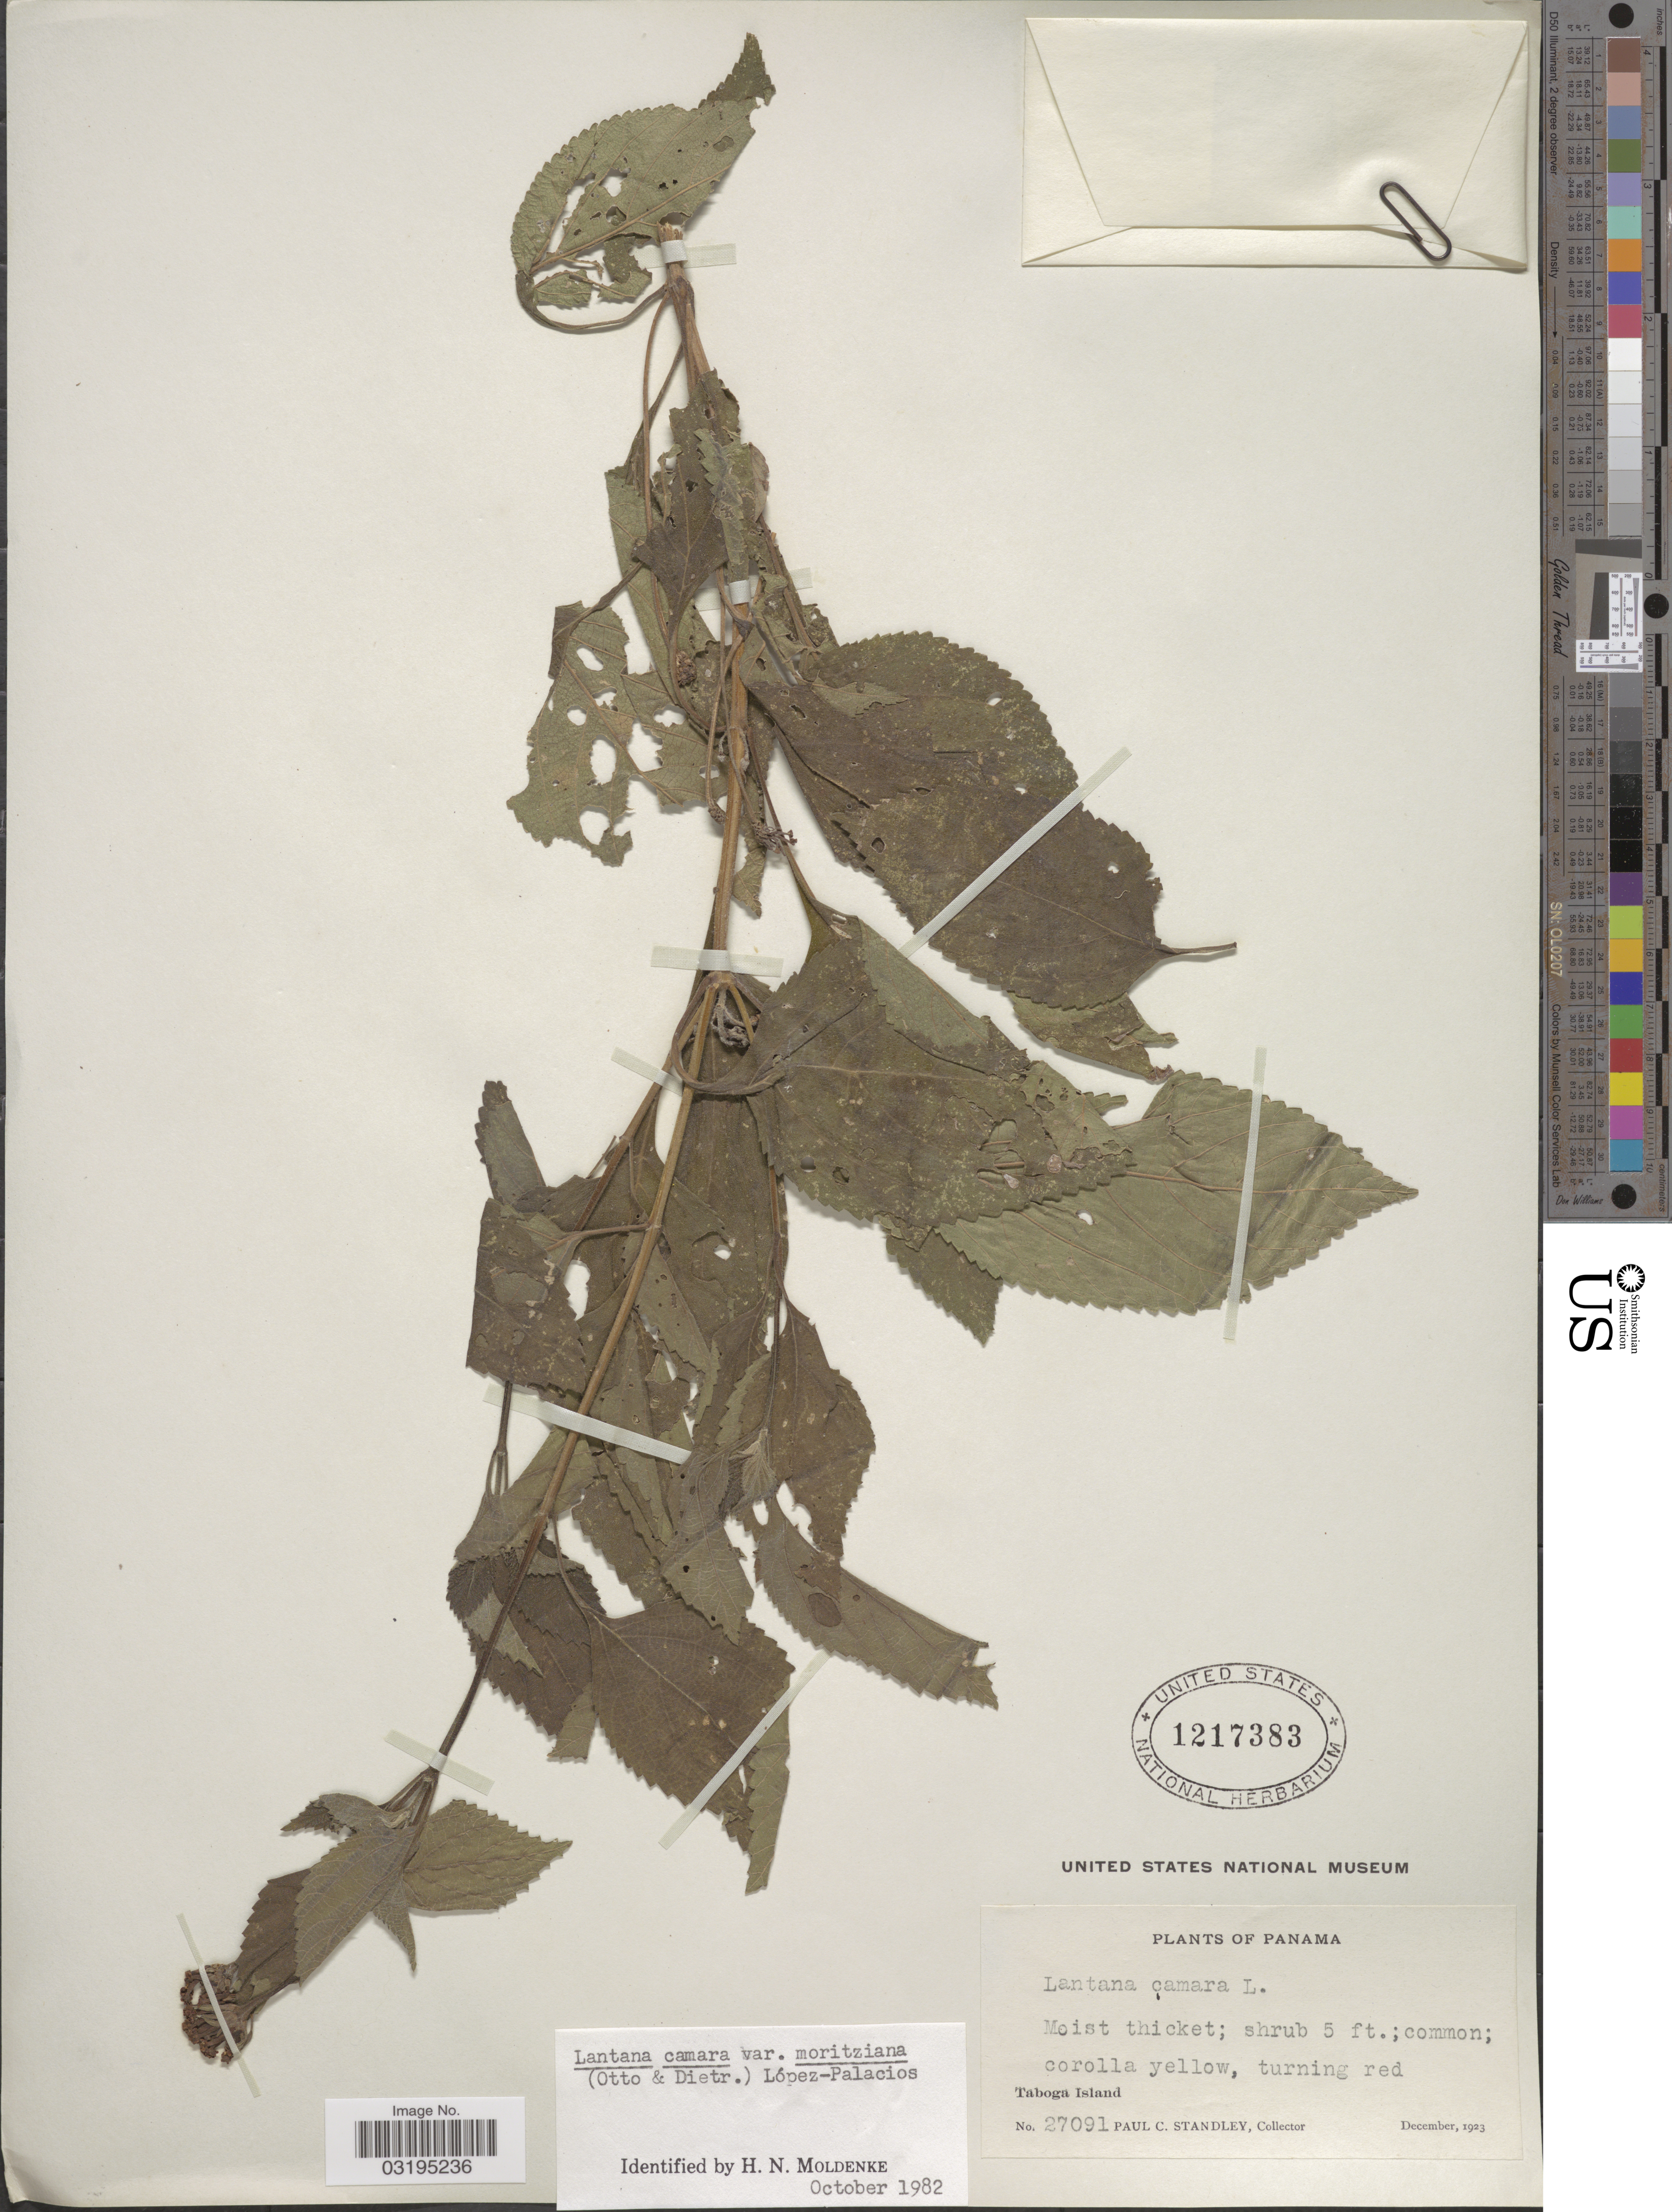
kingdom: Plantae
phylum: Tracheophyta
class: Magnoliopsida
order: Lamiales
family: Verbenaceae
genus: Lantana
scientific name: Lantana camara var. moritziana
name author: (Otto & A. Dietr.) López-Pal.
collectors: P. C. Standley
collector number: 27091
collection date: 1923-12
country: Panama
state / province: Panamá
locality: Taboga Island.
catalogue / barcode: US 1217383